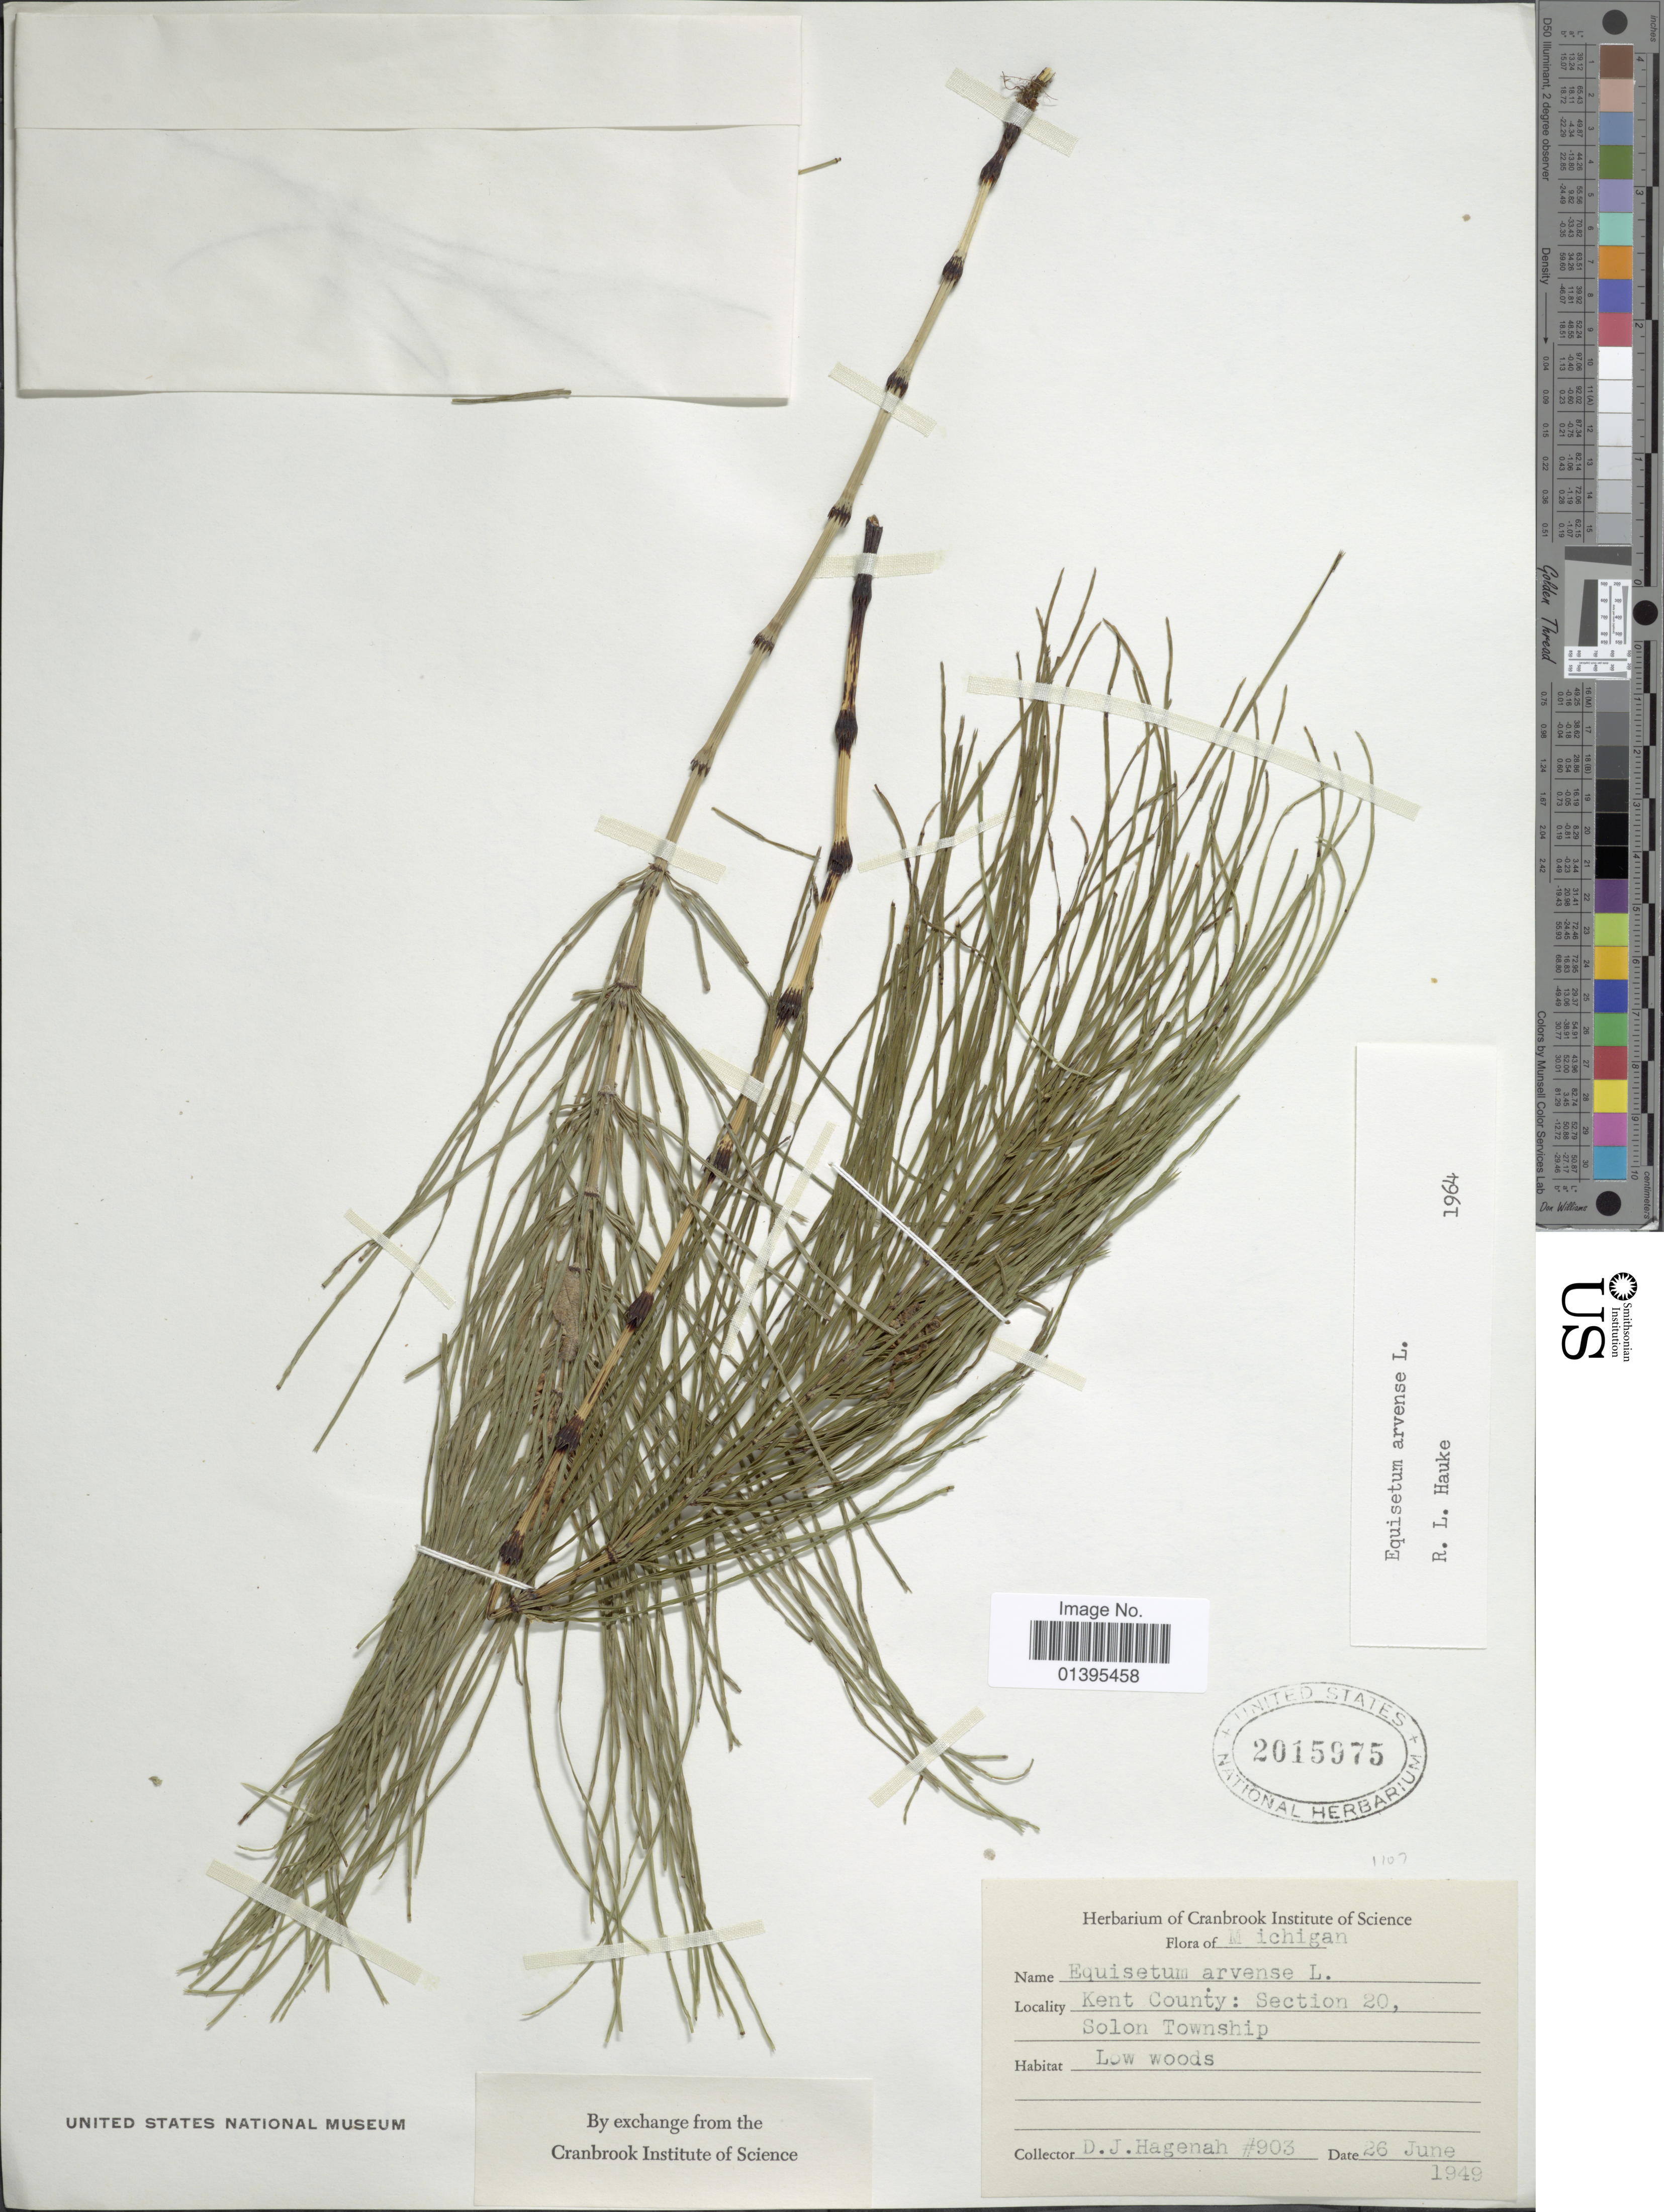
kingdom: Plantae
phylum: Tracheophyta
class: Polypodiopsida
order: Equisetales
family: Equisetaceae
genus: Equisetum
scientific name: Equisetum arvense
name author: L.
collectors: D. Hagenah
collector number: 903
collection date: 1949-06-26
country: United States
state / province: Michigan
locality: Kent County: Section 20, Solon Township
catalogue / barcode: US 2015975